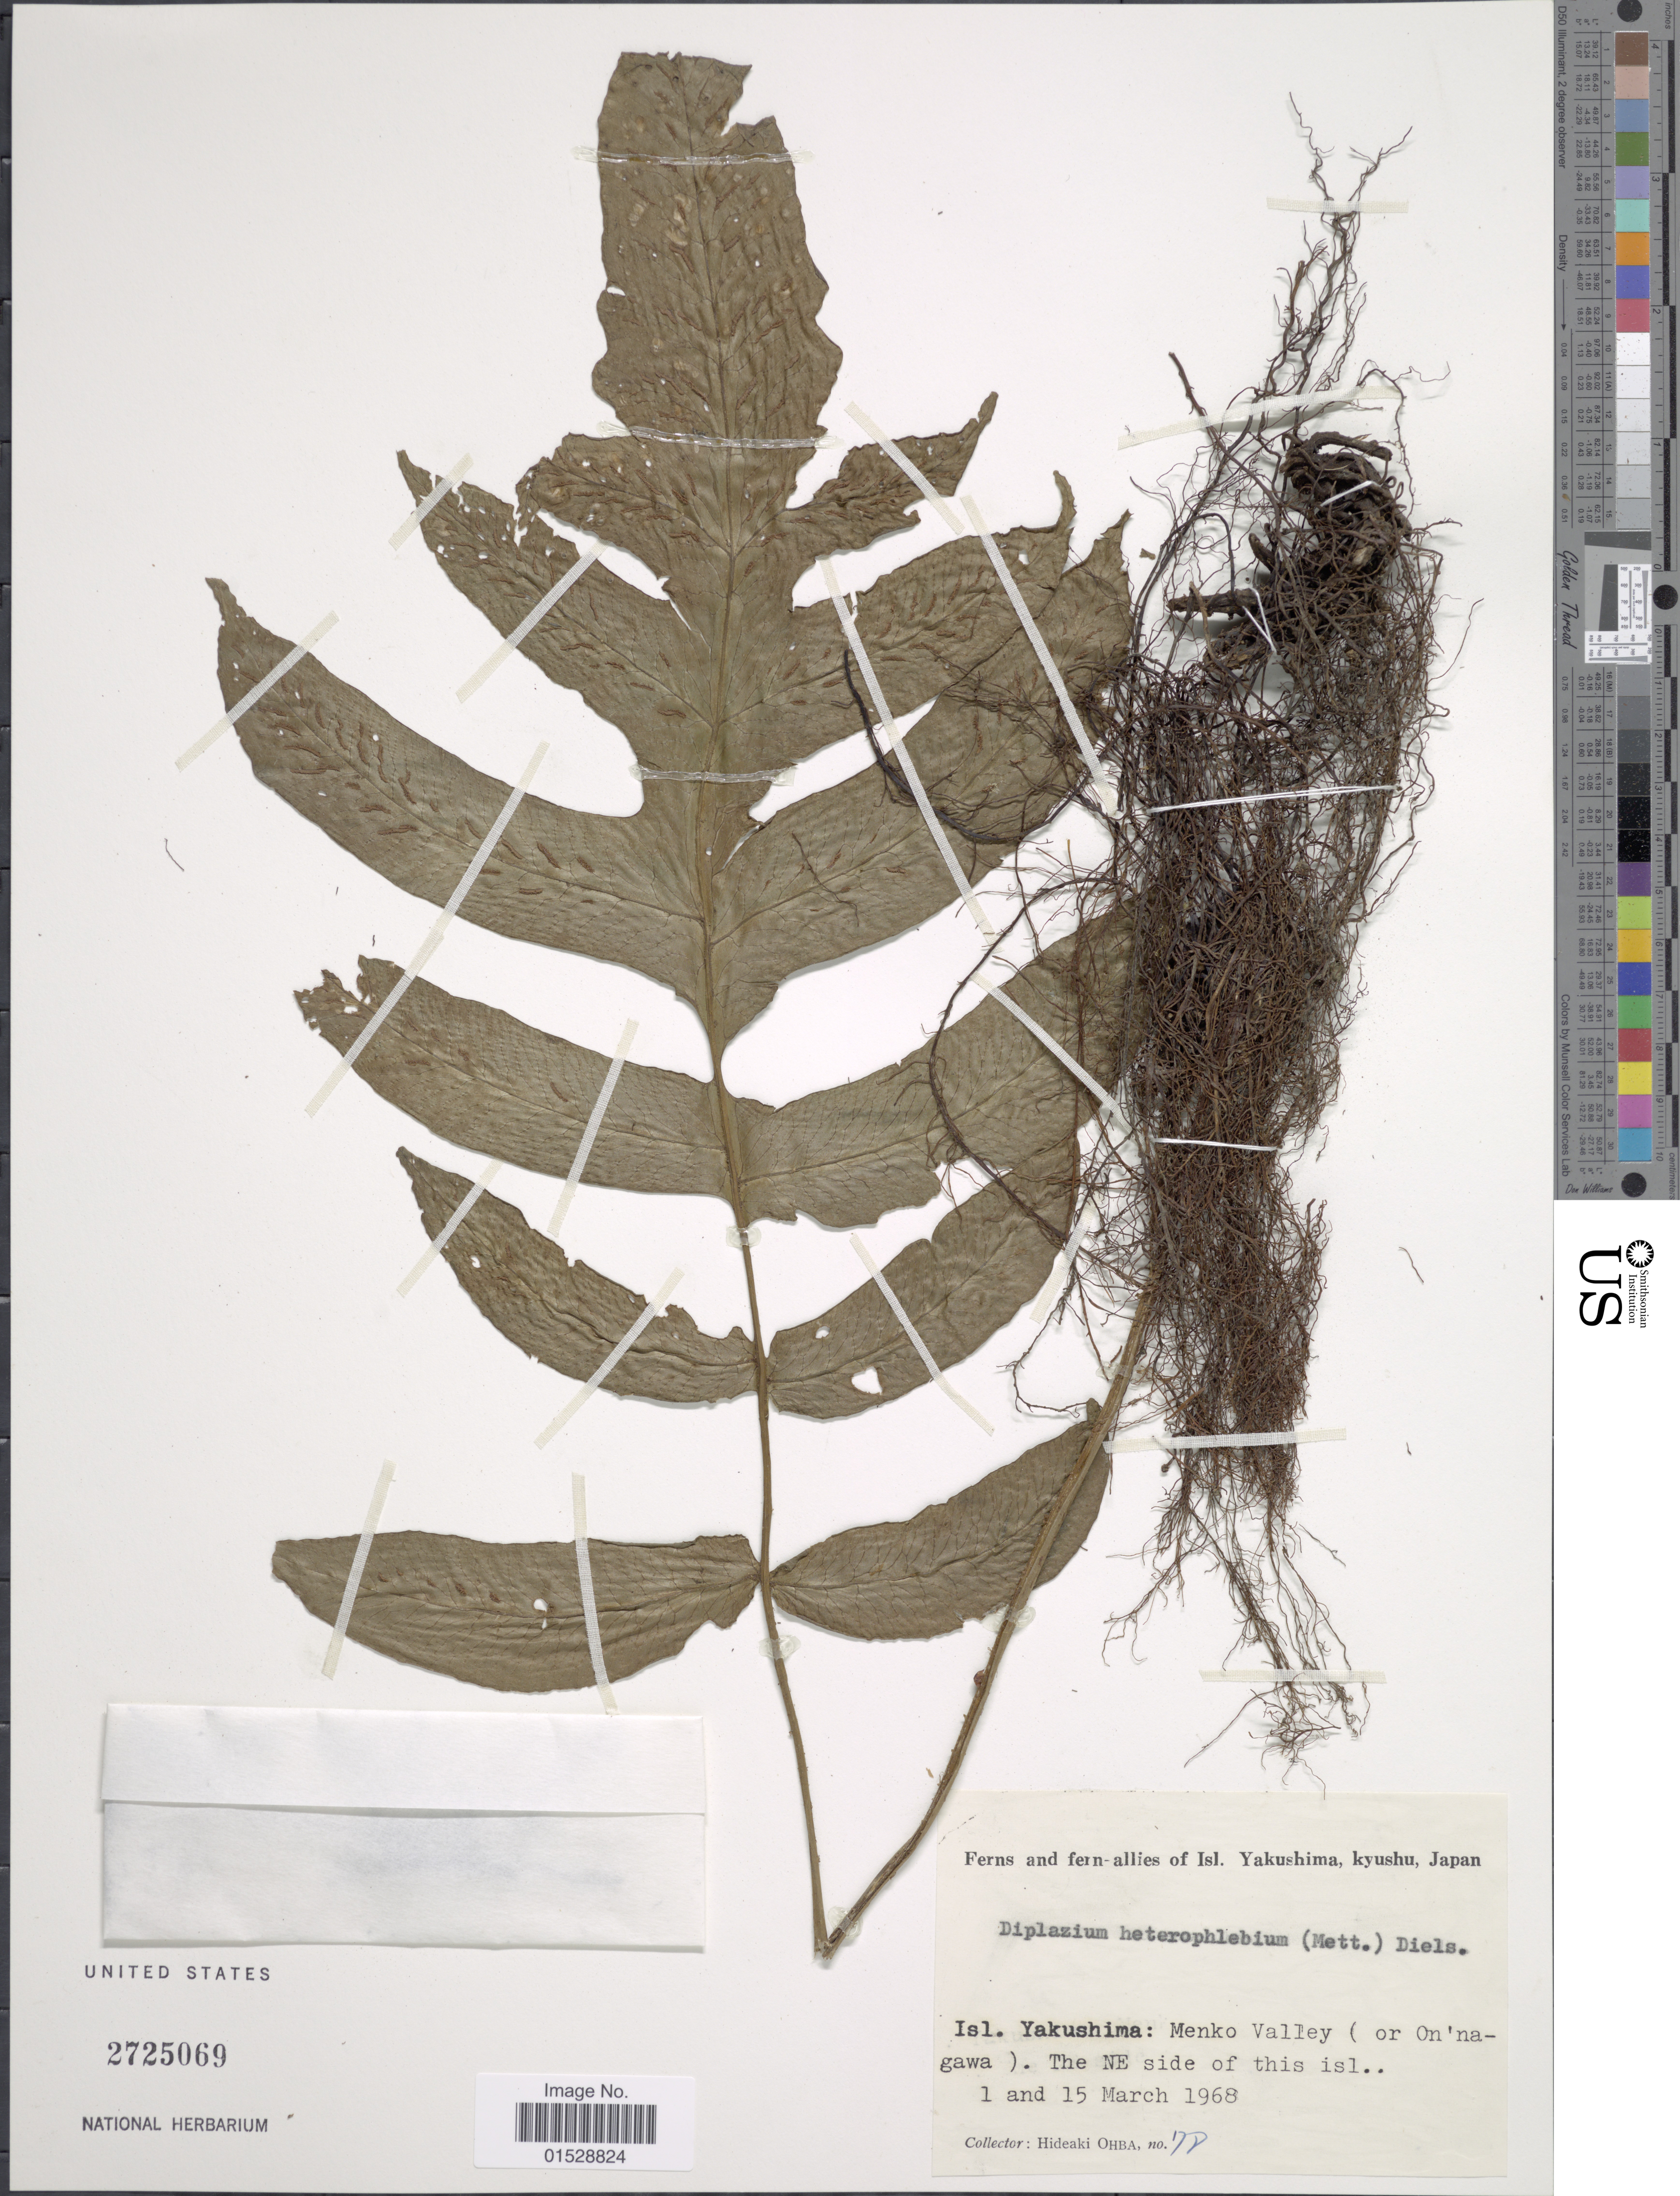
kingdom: Plantae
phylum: Tracheophyta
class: Polypodiopsida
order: Polypodiales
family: Athyriaceae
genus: Deparia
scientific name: Deparia heterophlebia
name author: (Mett. ex Baker) R. Sano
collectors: H. Ohba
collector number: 178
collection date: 1968-03-01/1968-03-15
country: Japan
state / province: Kagosima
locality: Isl. Yakushima, kyushu, Japan, Menko Valley (or On'nagawa), the NE side of this isl.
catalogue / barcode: US 2725069